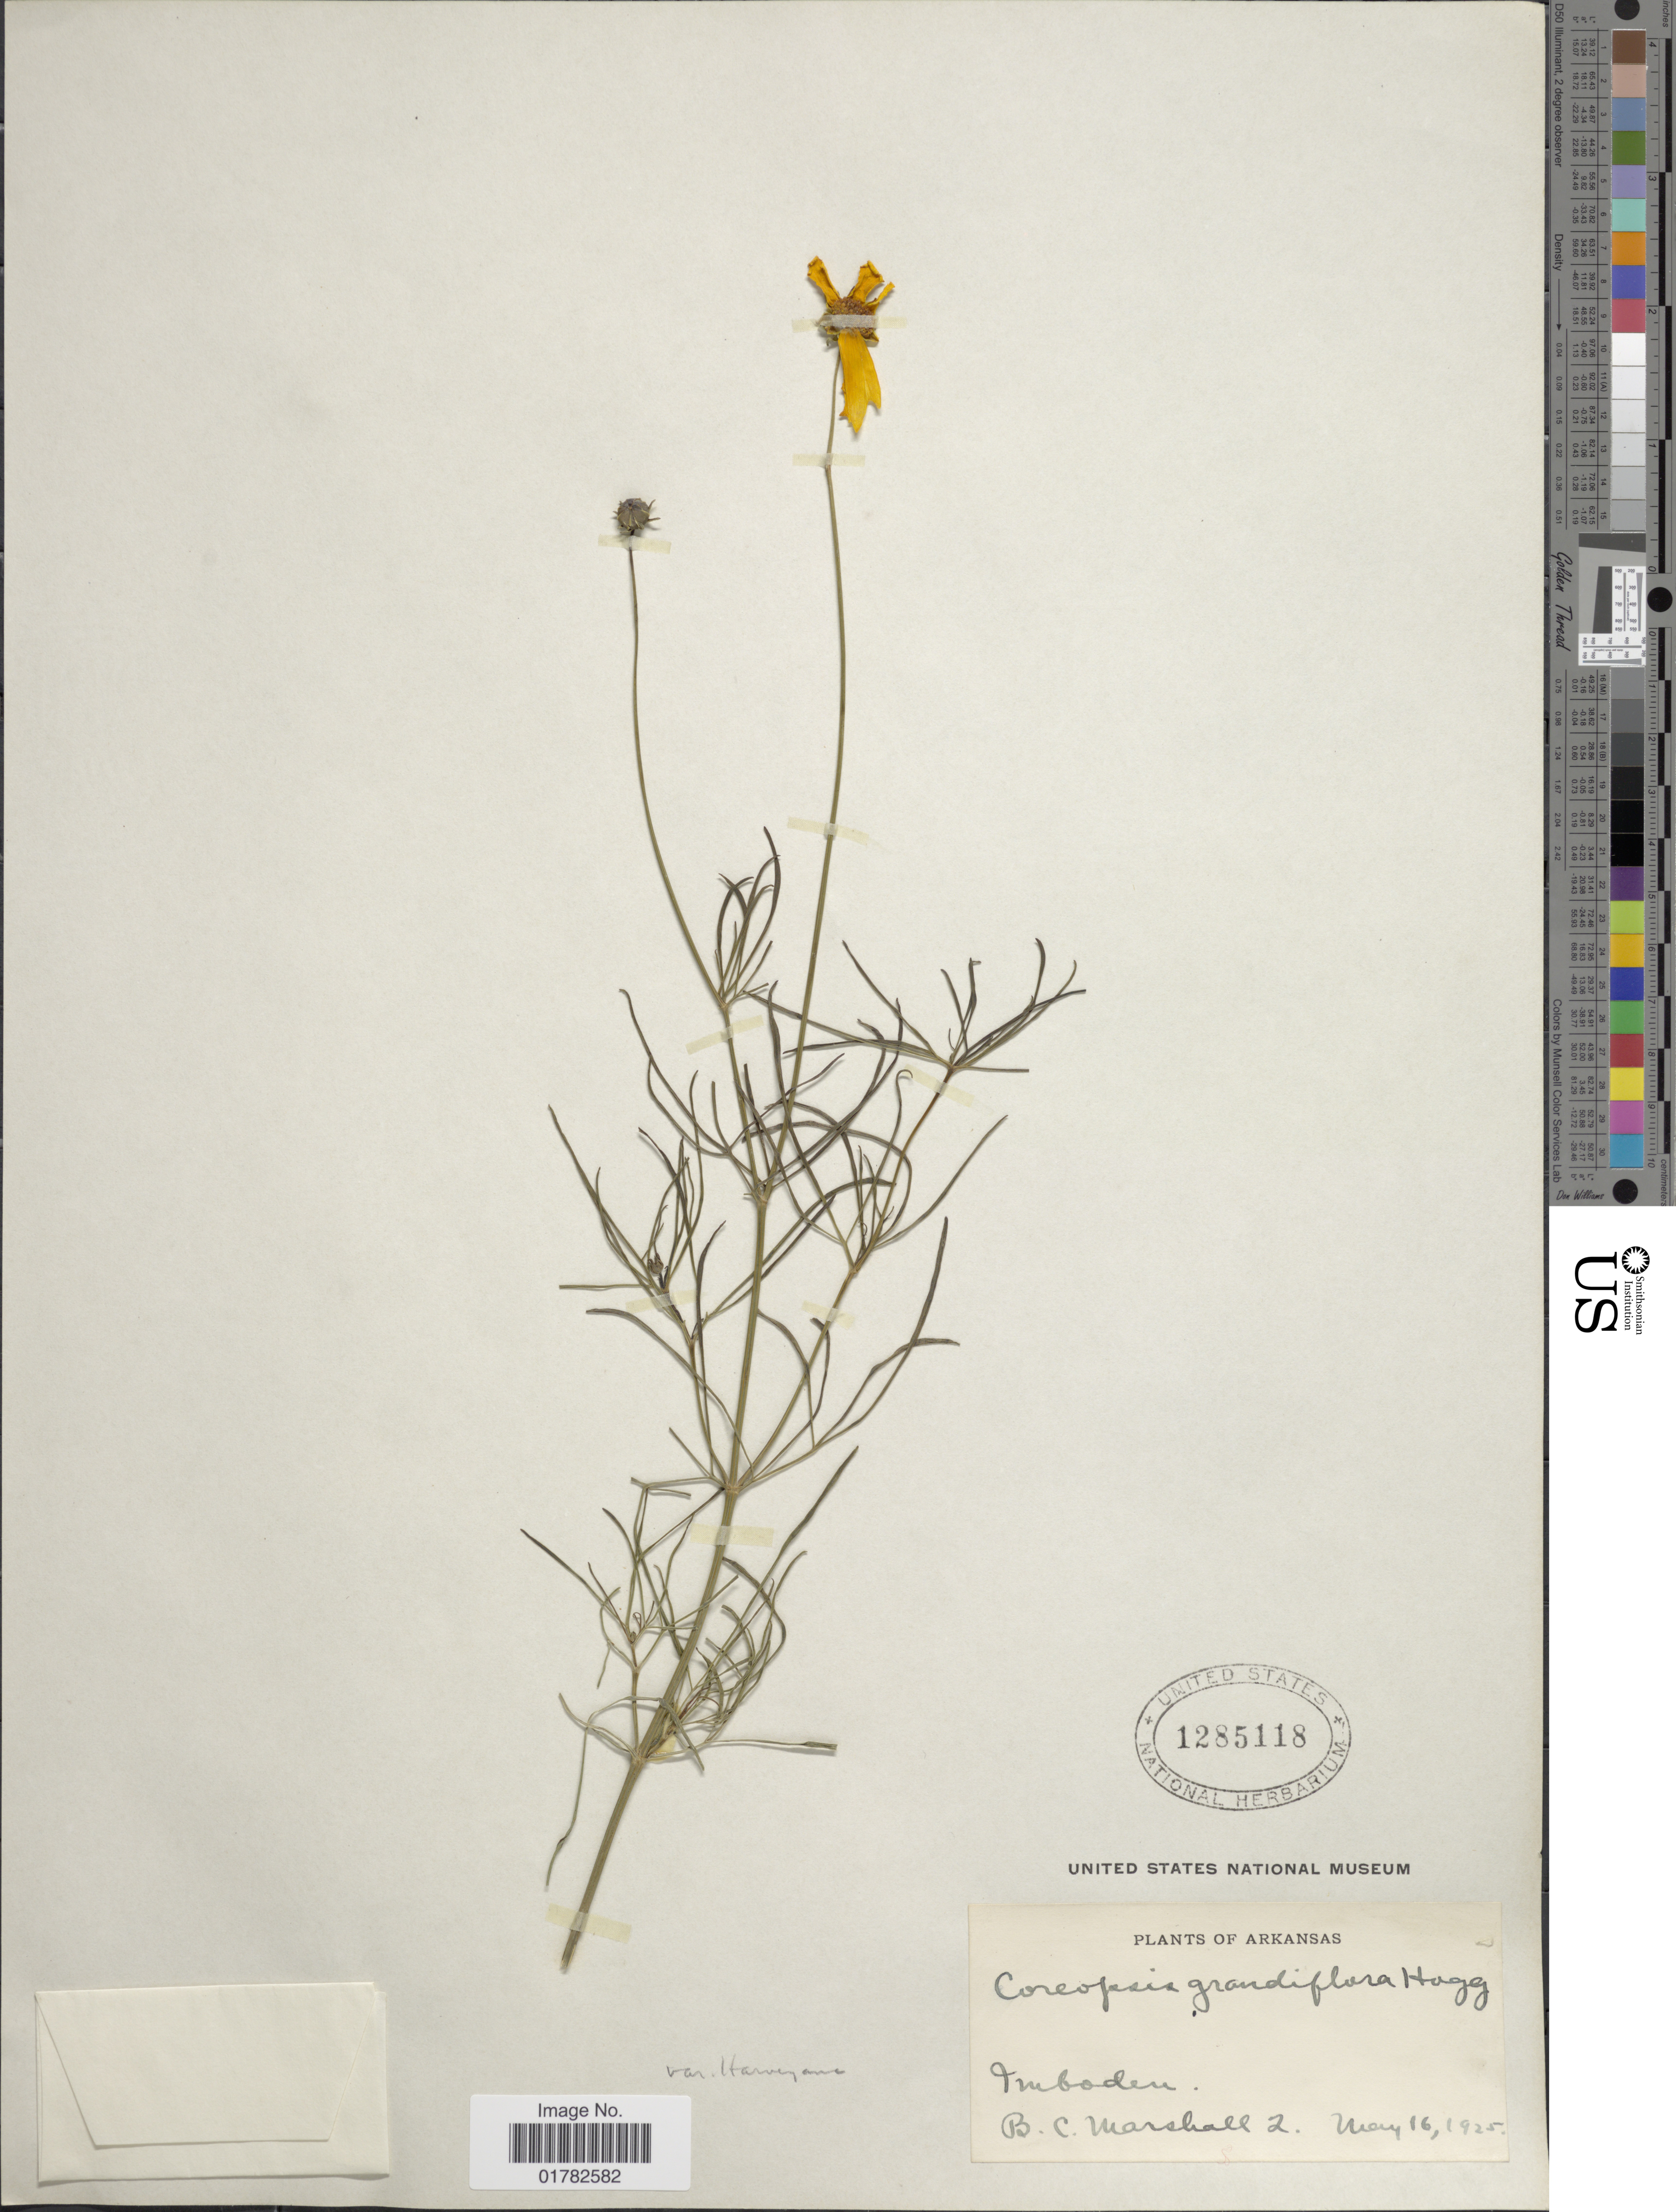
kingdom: Plantae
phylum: Tracheophyta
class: Magnoliopsida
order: Asterales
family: Asteraceae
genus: Coreopsis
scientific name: Coreopsis grandiflora var. harveyana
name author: (A. Gray) Sherff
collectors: B. C. Marshall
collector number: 2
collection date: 1925-05-16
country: United States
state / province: Arkansas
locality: Imboden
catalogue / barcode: US 1285118